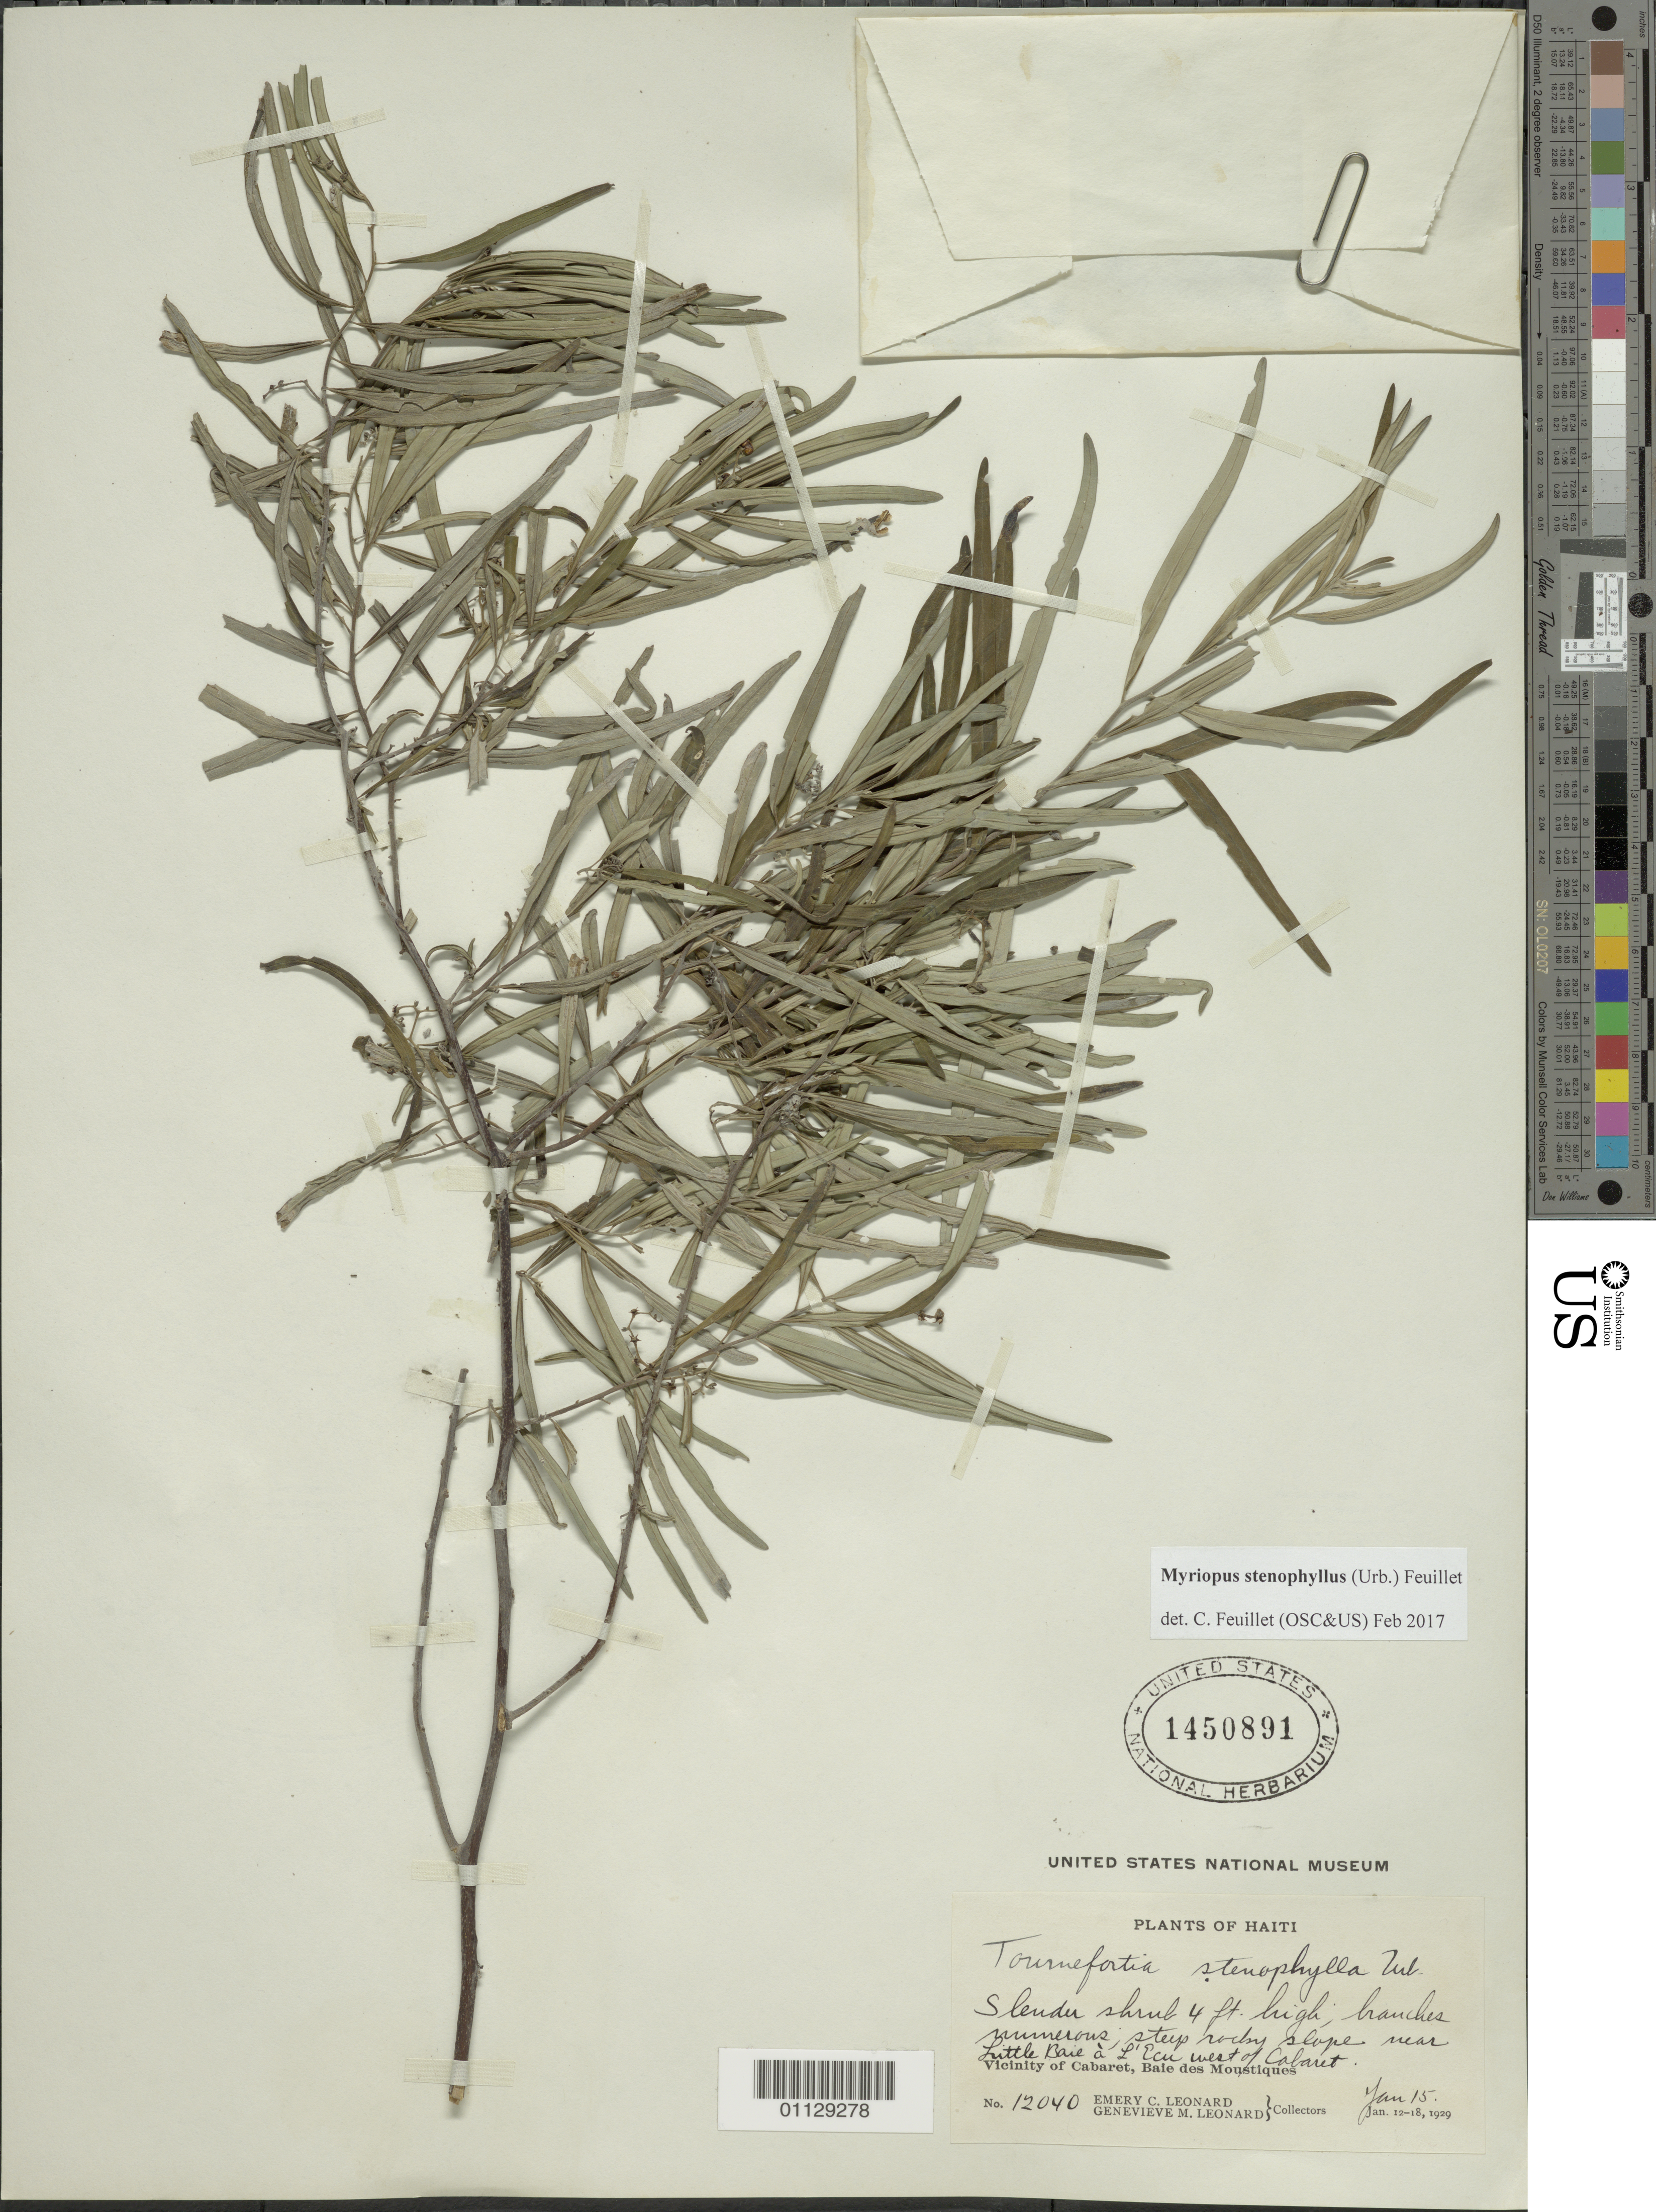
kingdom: Plantae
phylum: Tracheophyta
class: Magnoliopsida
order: Boraginales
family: Heliotropiaceae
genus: Myriopus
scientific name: Myriopus stenophyllus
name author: (Urb.) Feuillet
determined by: Feuillet, C.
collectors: E. C. Leonard & G. M. Leonard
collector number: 12040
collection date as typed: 15 Jan 1929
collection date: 1929-01-15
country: Haiti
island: Hispaniola I.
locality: Cabaret, Baie des Moustiques. Little Baie à Ecu west of Cabaret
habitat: Steep rocky slope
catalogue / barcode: US 1450891